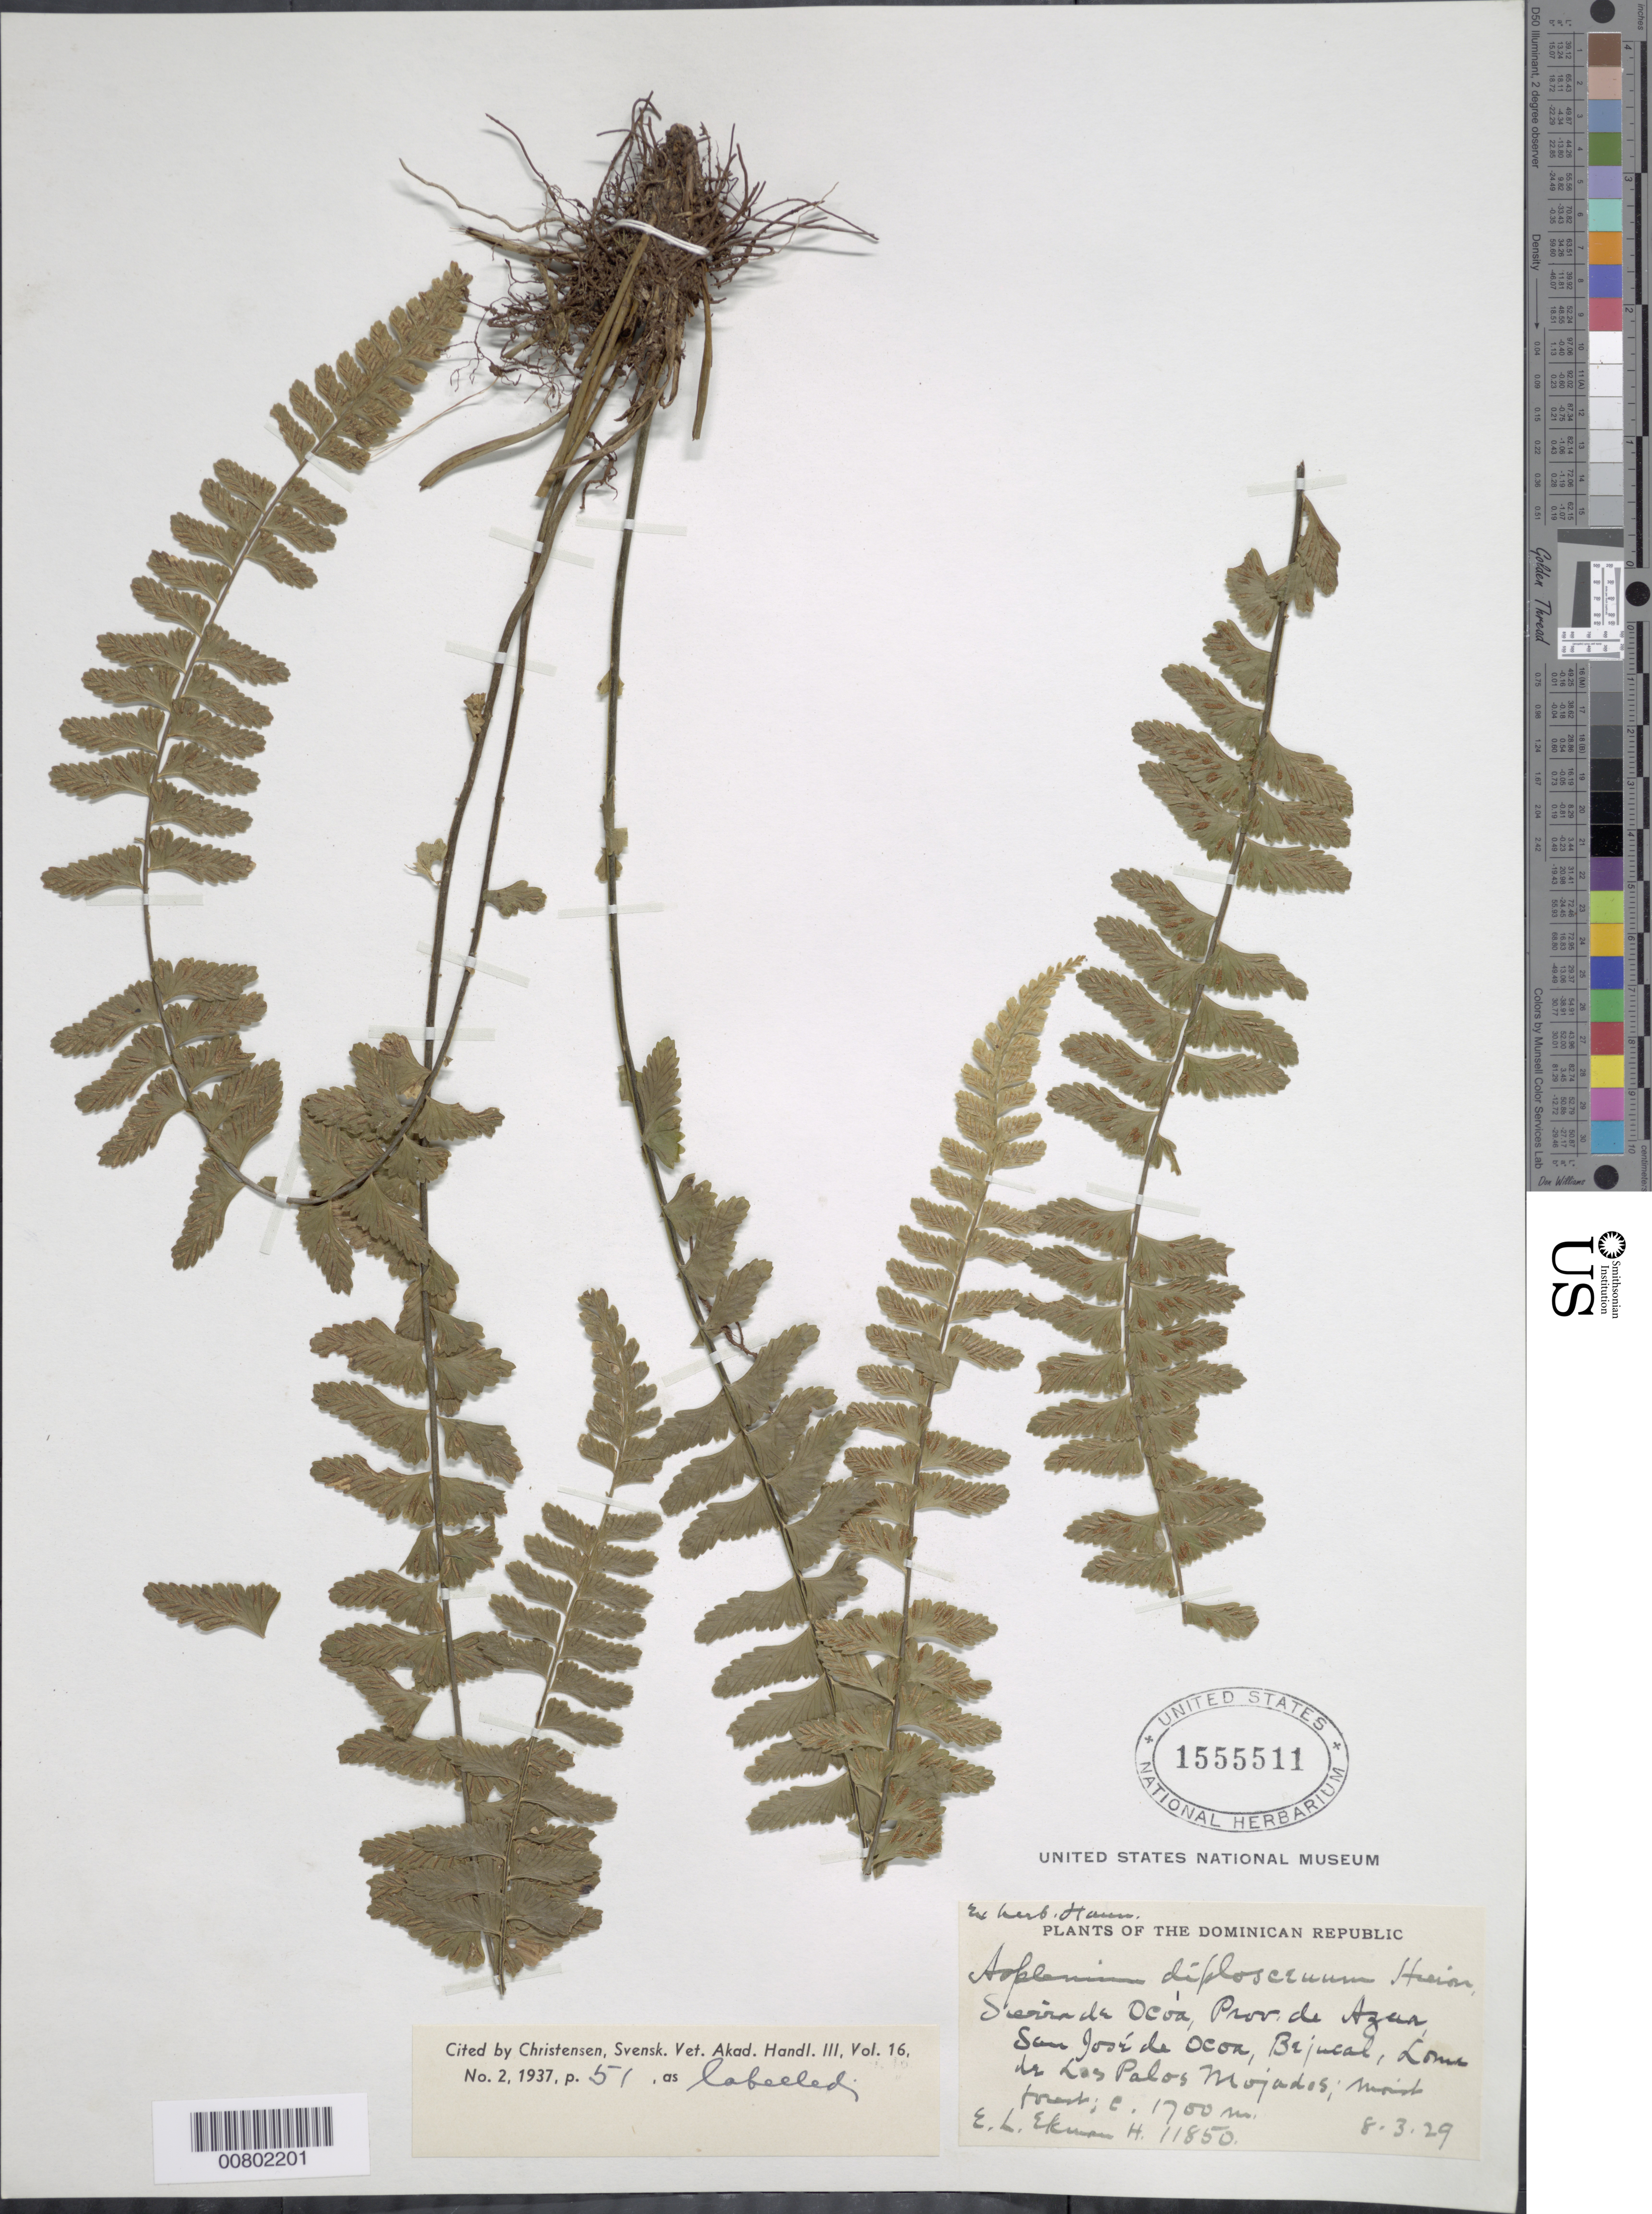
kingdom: Plantae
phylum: Tracheophyta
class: Polypodiopsida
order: Polypodiales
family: Aspleniaceae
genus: Asplenium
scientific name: Asplenium diplosceuum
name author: Hieron.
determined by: Christensen, C. F. A.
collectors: E. L. Ekman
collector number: H 11850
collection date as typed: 08 Mar 1929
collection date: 1929-03-08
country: Dominican Republic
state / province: Azua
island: Hispaniola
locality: Sierra de Ocoa, San José de Ocoa, Bejucal, slope of Loma de los Palos Mojados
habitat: Moist forest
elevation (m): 1700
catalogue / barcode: US 1555511